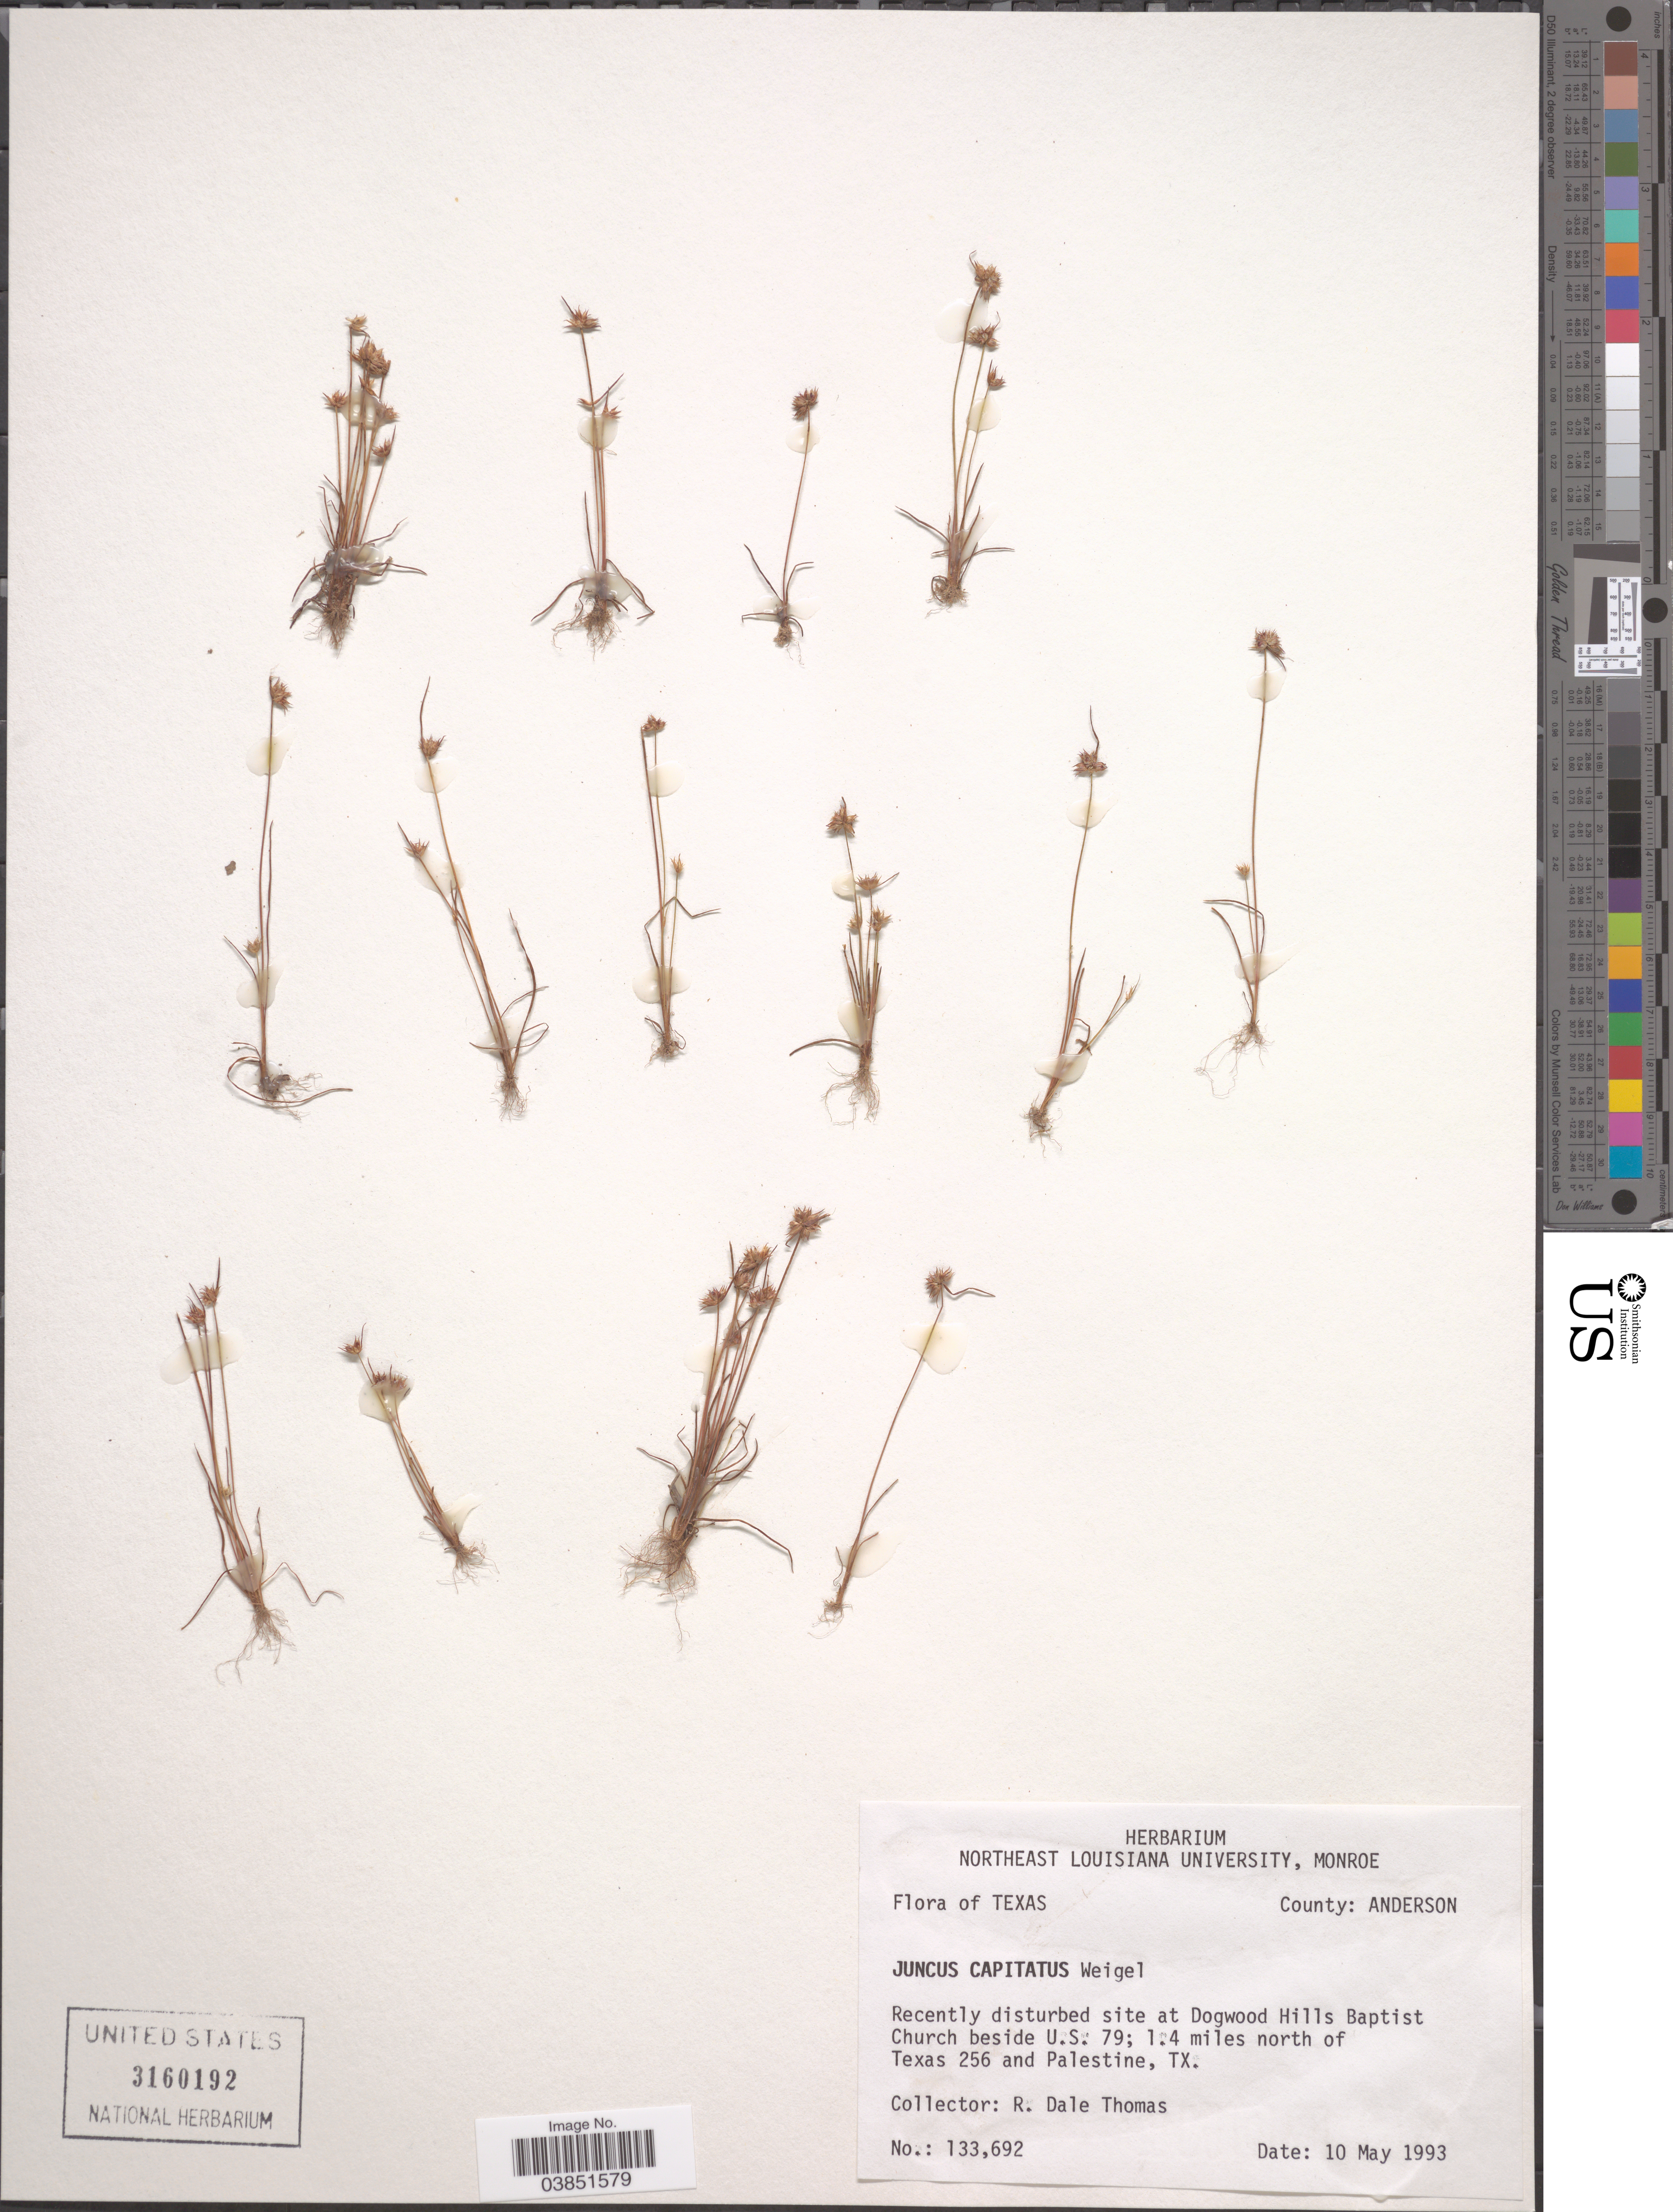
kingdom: Plantae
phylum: Tracheophyta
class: Liliopsida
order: Poales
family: Juncaceae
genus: Juncus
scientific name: Juncus capitatus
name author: Weigel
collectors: R. Thomas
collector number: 133692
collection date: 1993-05-10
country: United States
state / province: Texas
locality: County: Anderson. Dogwood Hills Baptist Church beside U.S. 79; 1.4 miles north of Texas 256 and Palestine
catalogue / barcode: US 3160192